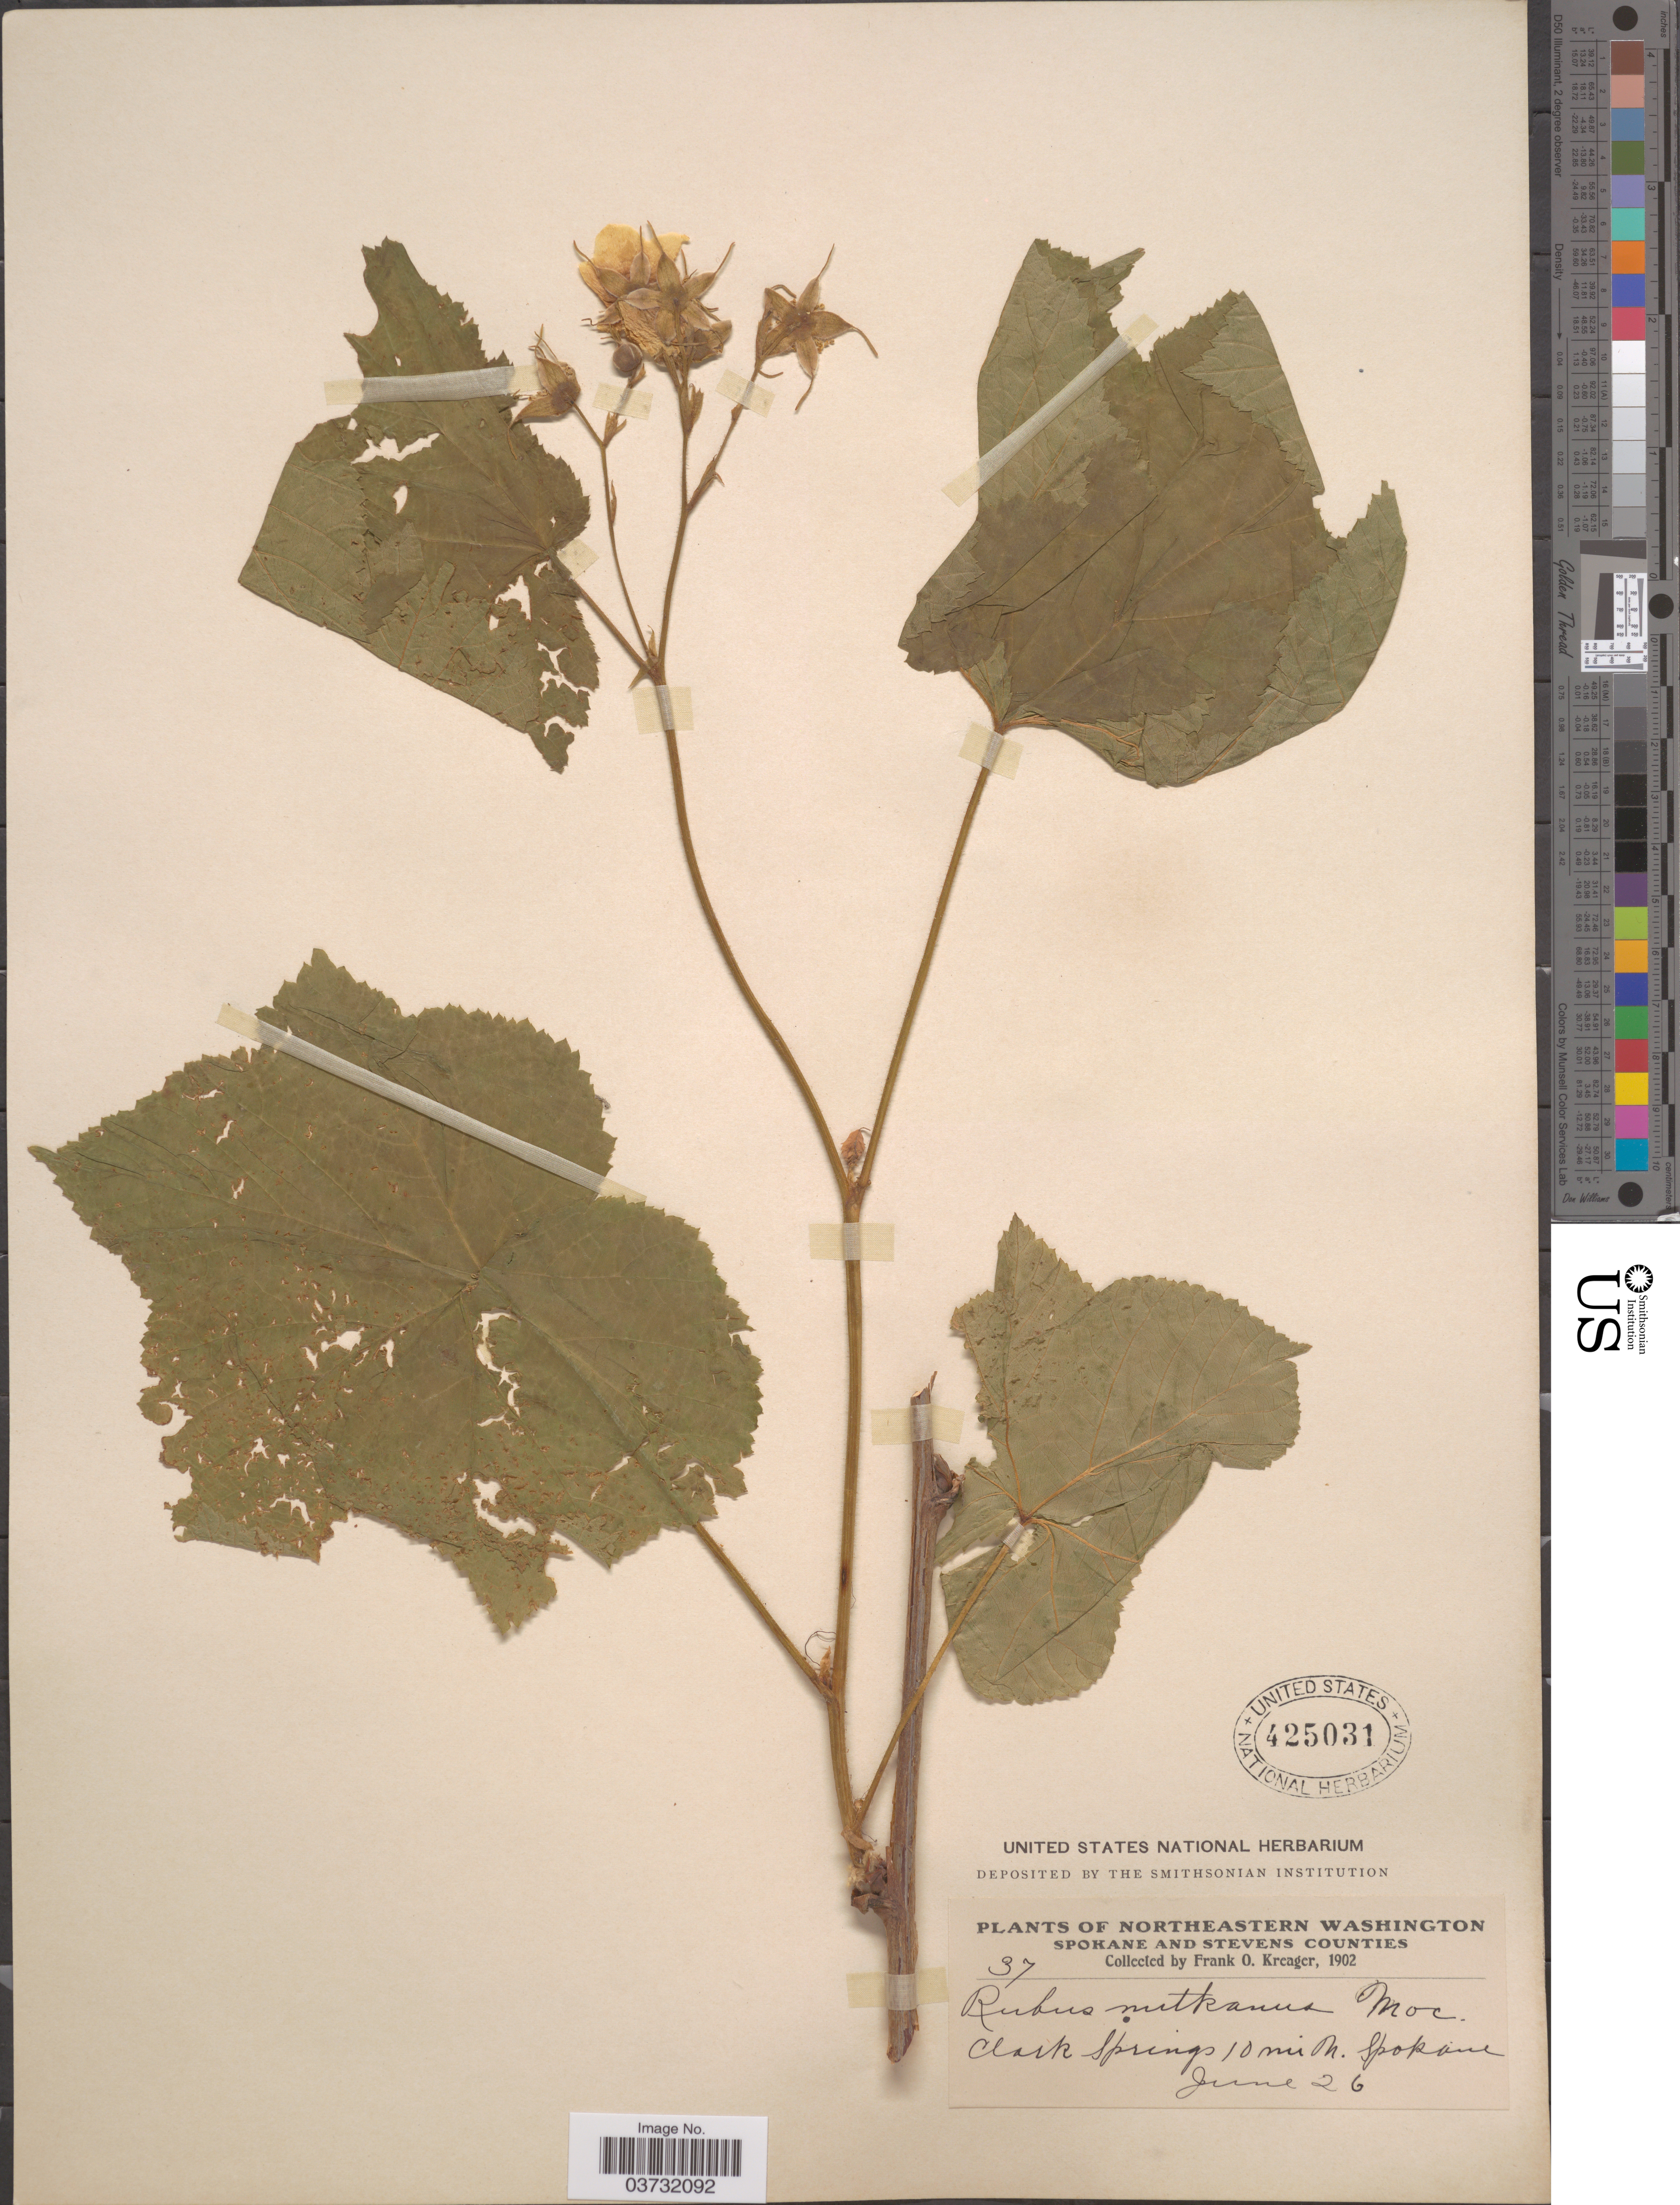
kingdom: Plantae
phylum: Tracheophyta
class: Magnoliopsida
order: Rosales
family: Rosaceae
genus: Rubus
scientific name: Rubus parviflorus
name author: Nutt.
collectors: F. Kreager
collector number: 37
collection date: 1902-06-26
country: United States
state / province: Washington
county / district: Spokane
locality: Northeastern Washington. Spokane County. Clark Springs 10 mi N. Spokane.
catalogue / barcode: US 425031